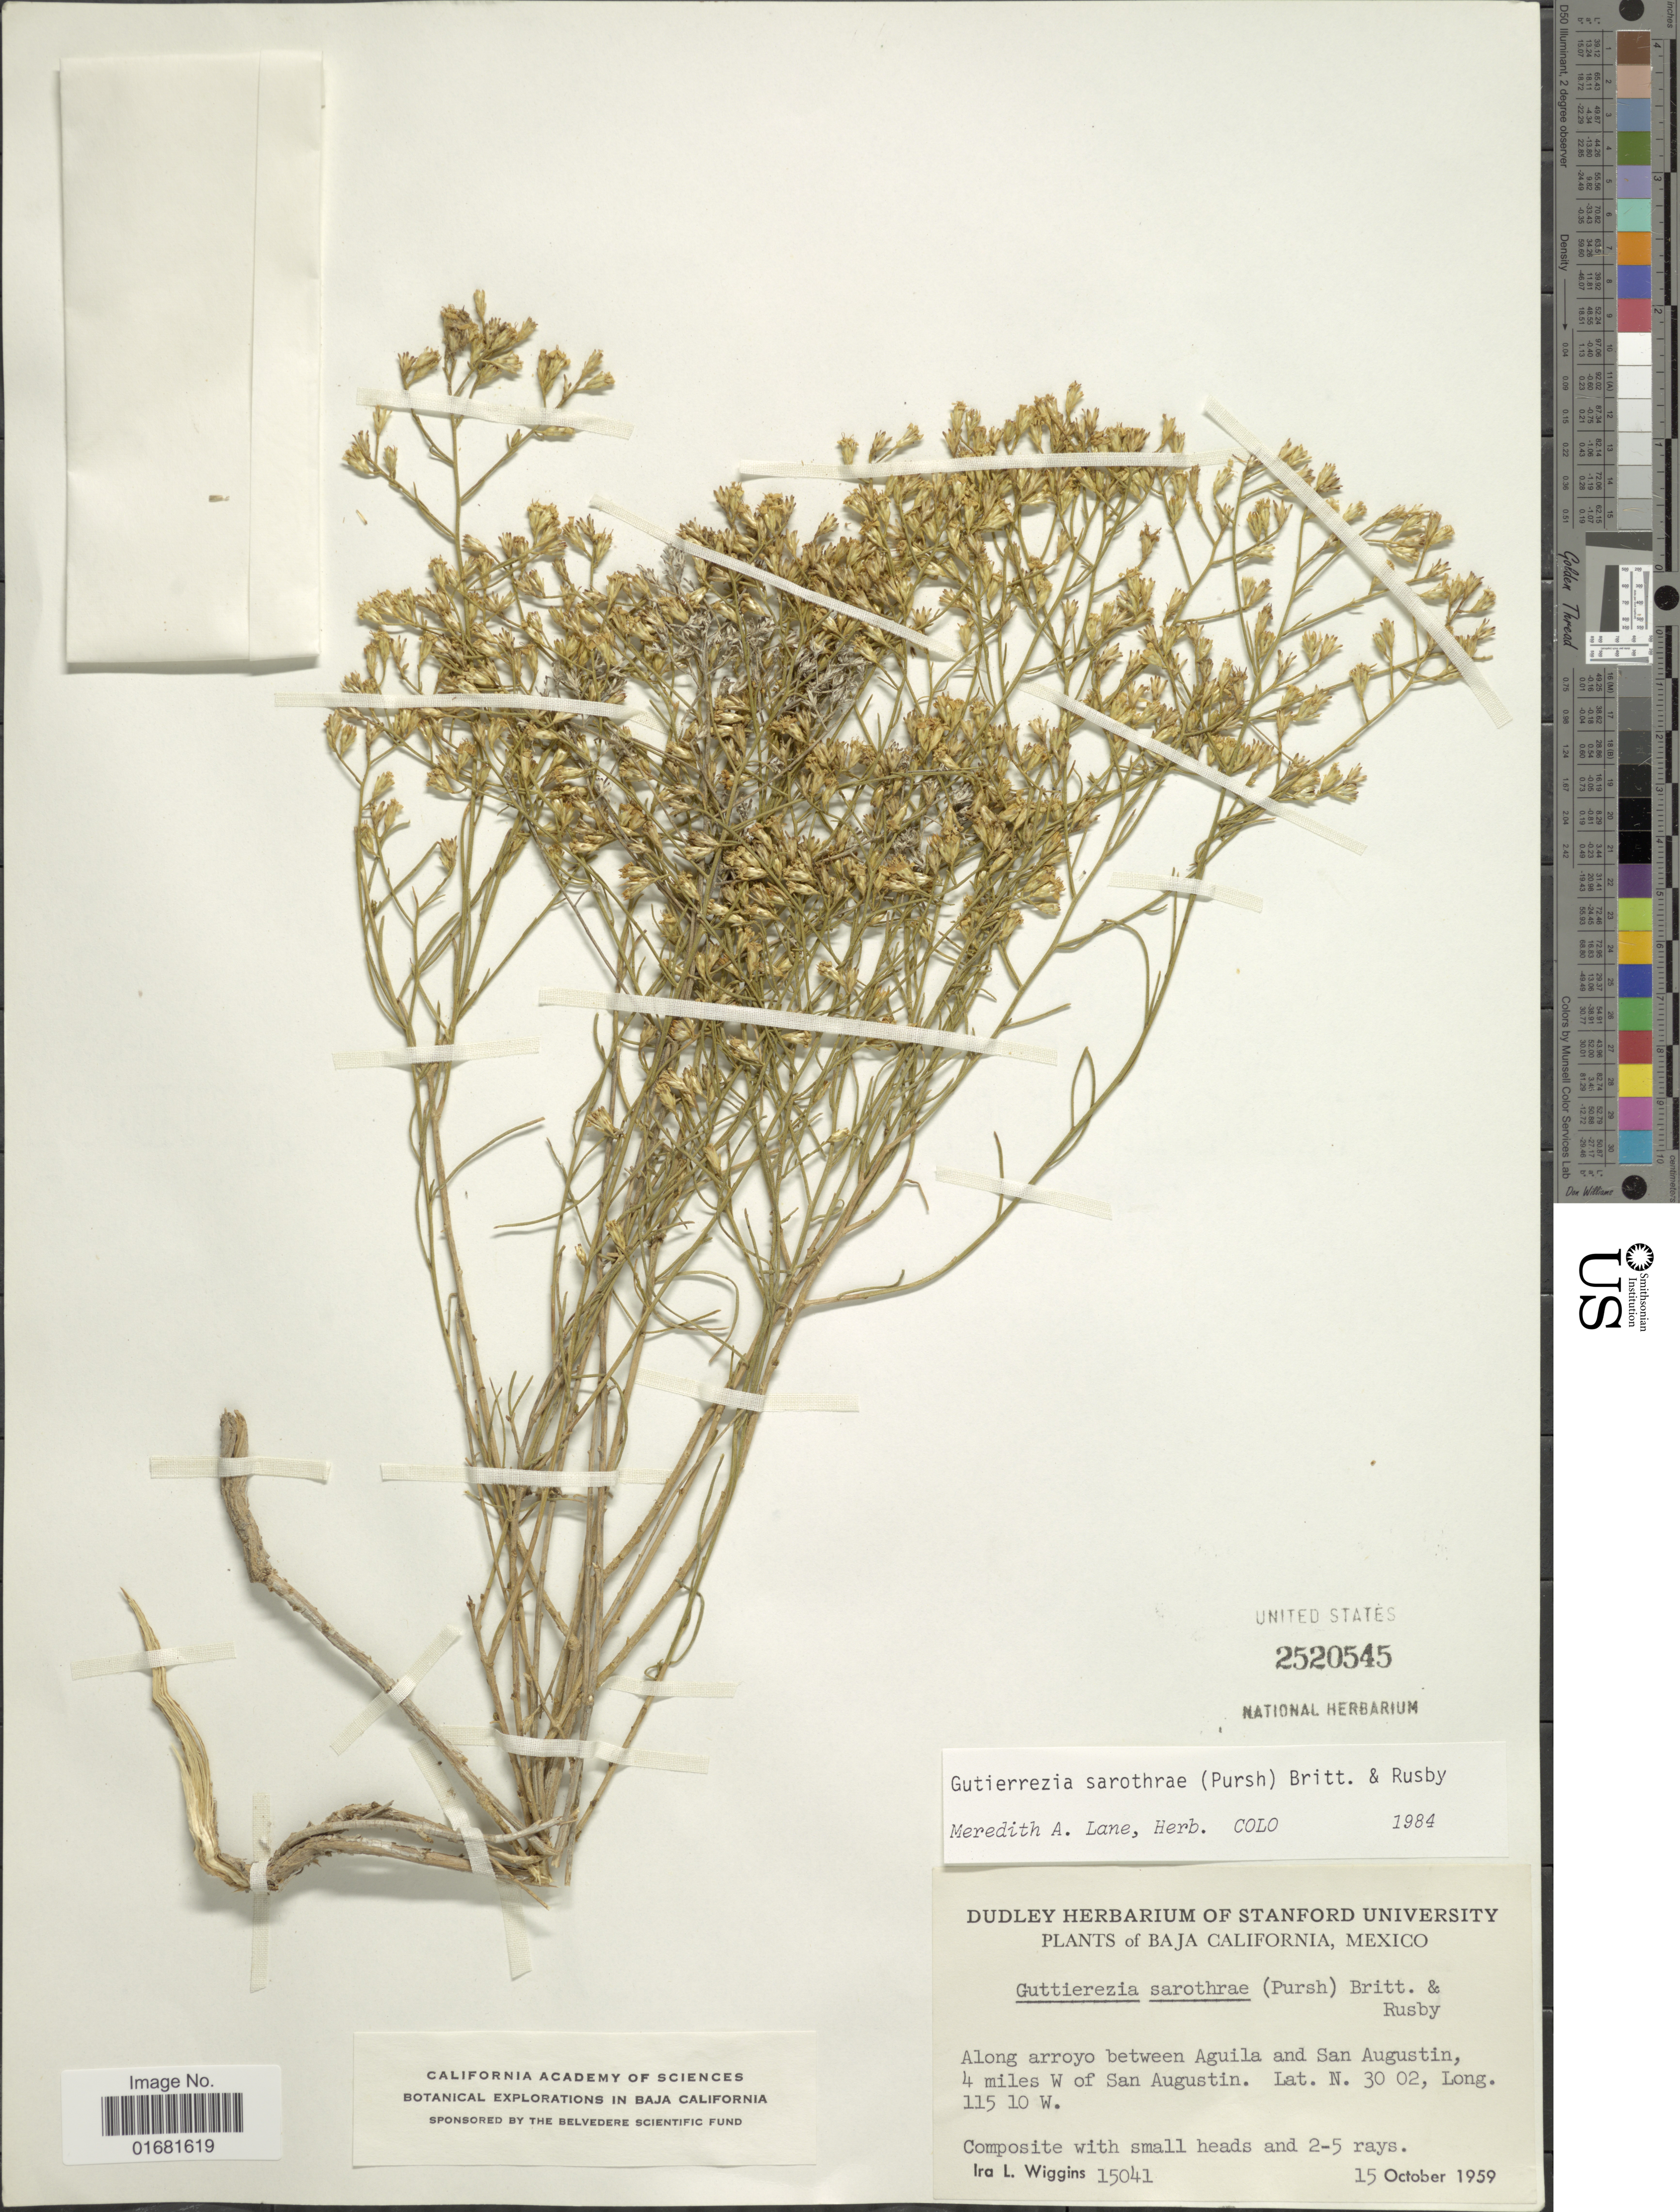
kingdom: Plantae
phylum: Tracheophyta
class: Magnoliopsida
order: Asterales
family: Asteraceae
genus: Gutierrezia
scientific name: Gutierrezia sarothrae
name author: (Pursh) Britton & Rusby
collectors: I. L. Wiggins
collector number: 15041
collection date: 1959-10-15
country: Mexico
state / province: Baja California Sur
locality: Baja California, Mexico. Along arroyo between Aguila and San Augistin, 4 miles W of San Augustin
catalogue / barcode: US 2520545